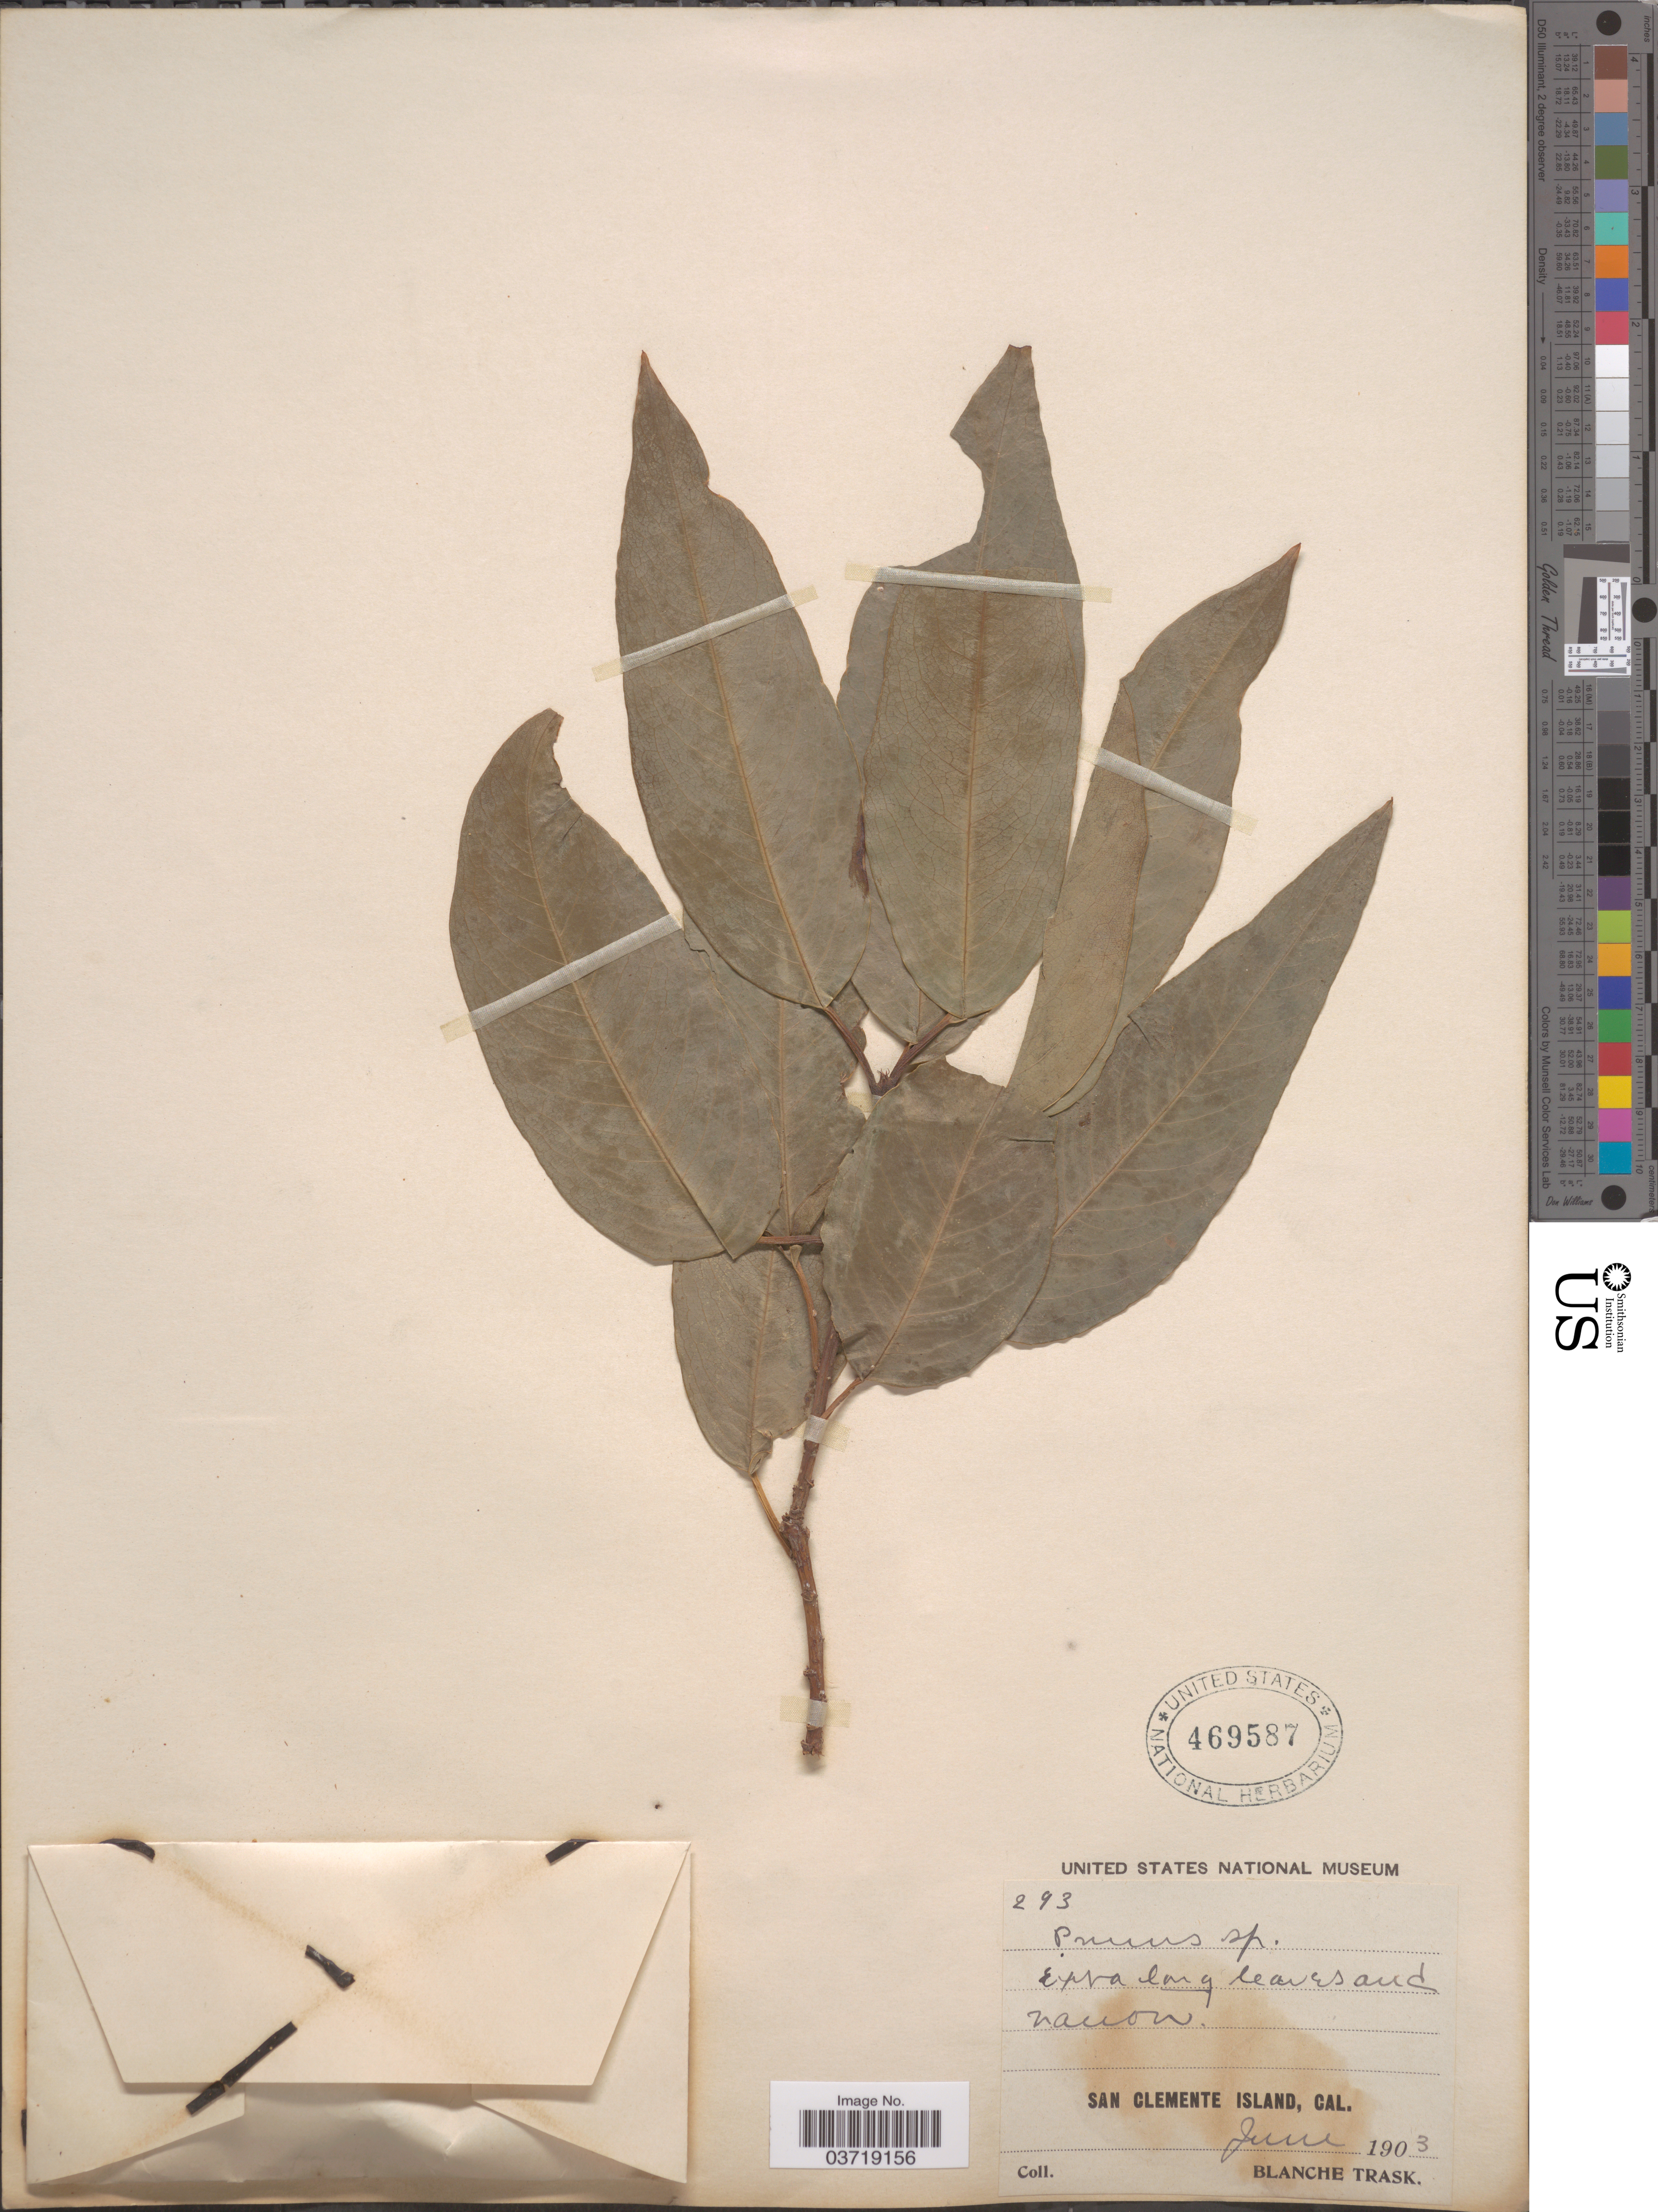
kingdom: Plantae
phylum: Tracheophyta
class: Magnoliopsida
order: Rosales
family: Rosaceae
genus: Prunus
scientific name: Prunus ilicifolia var. occidentalis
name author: K. Brandegee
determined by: Strong, Mark T., (BOT), Smithsonian Institution - National Museum of Natural History (UNITED STATES)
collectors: B. Trask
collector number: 293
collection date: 1903-06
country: United States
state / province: California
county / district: Los Angeles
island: San Clemente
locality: San Clemente Island.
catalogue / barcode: US 469587